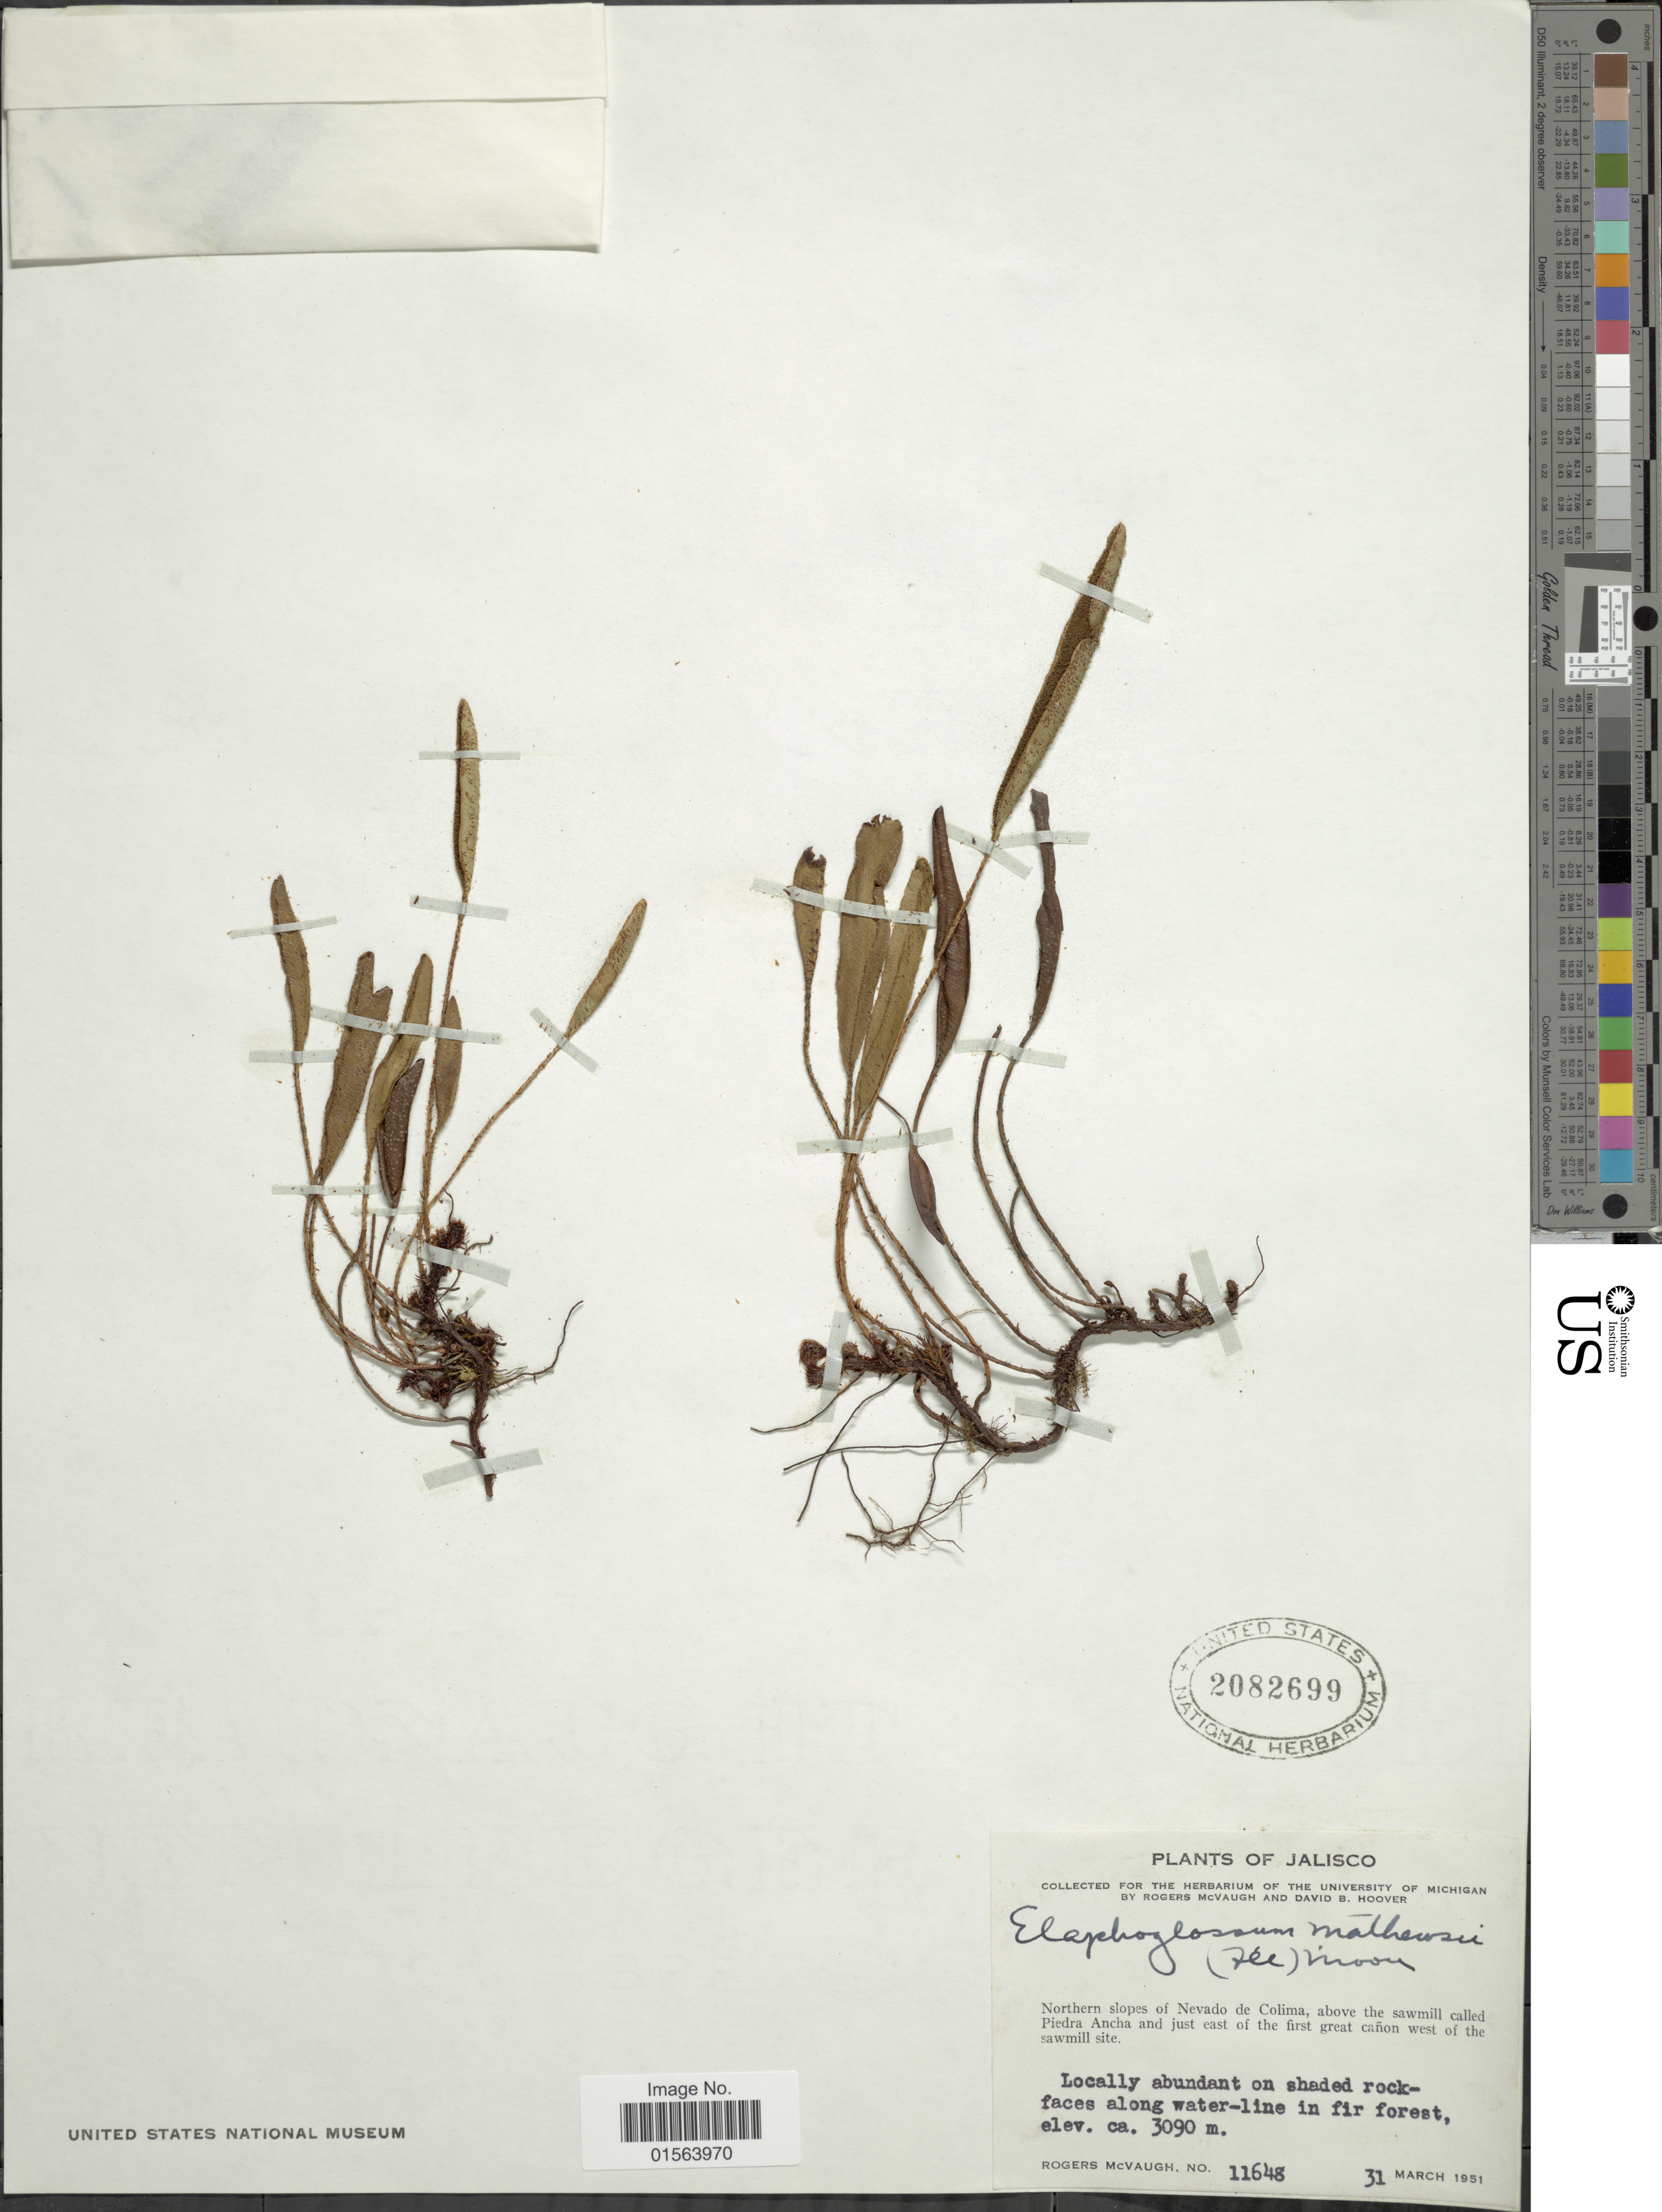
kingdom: Plantae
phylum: Tracheophyta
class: Polypodiopsida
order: Polypodiales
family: Dryopteridaceae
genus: Elaphoglossum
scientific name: Elaphoglossum hartwegii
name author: (Fée) T. Moore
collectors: R. McVaugh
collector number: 11648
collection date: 1951-03-31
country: Mexico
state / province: Jalisco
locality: Northern slopes of Nevado de Colima, above the sawmill calles Piedra Ancha and just east of the first great canon west of the sawmill site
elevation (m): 3090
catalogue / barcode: US 2082699